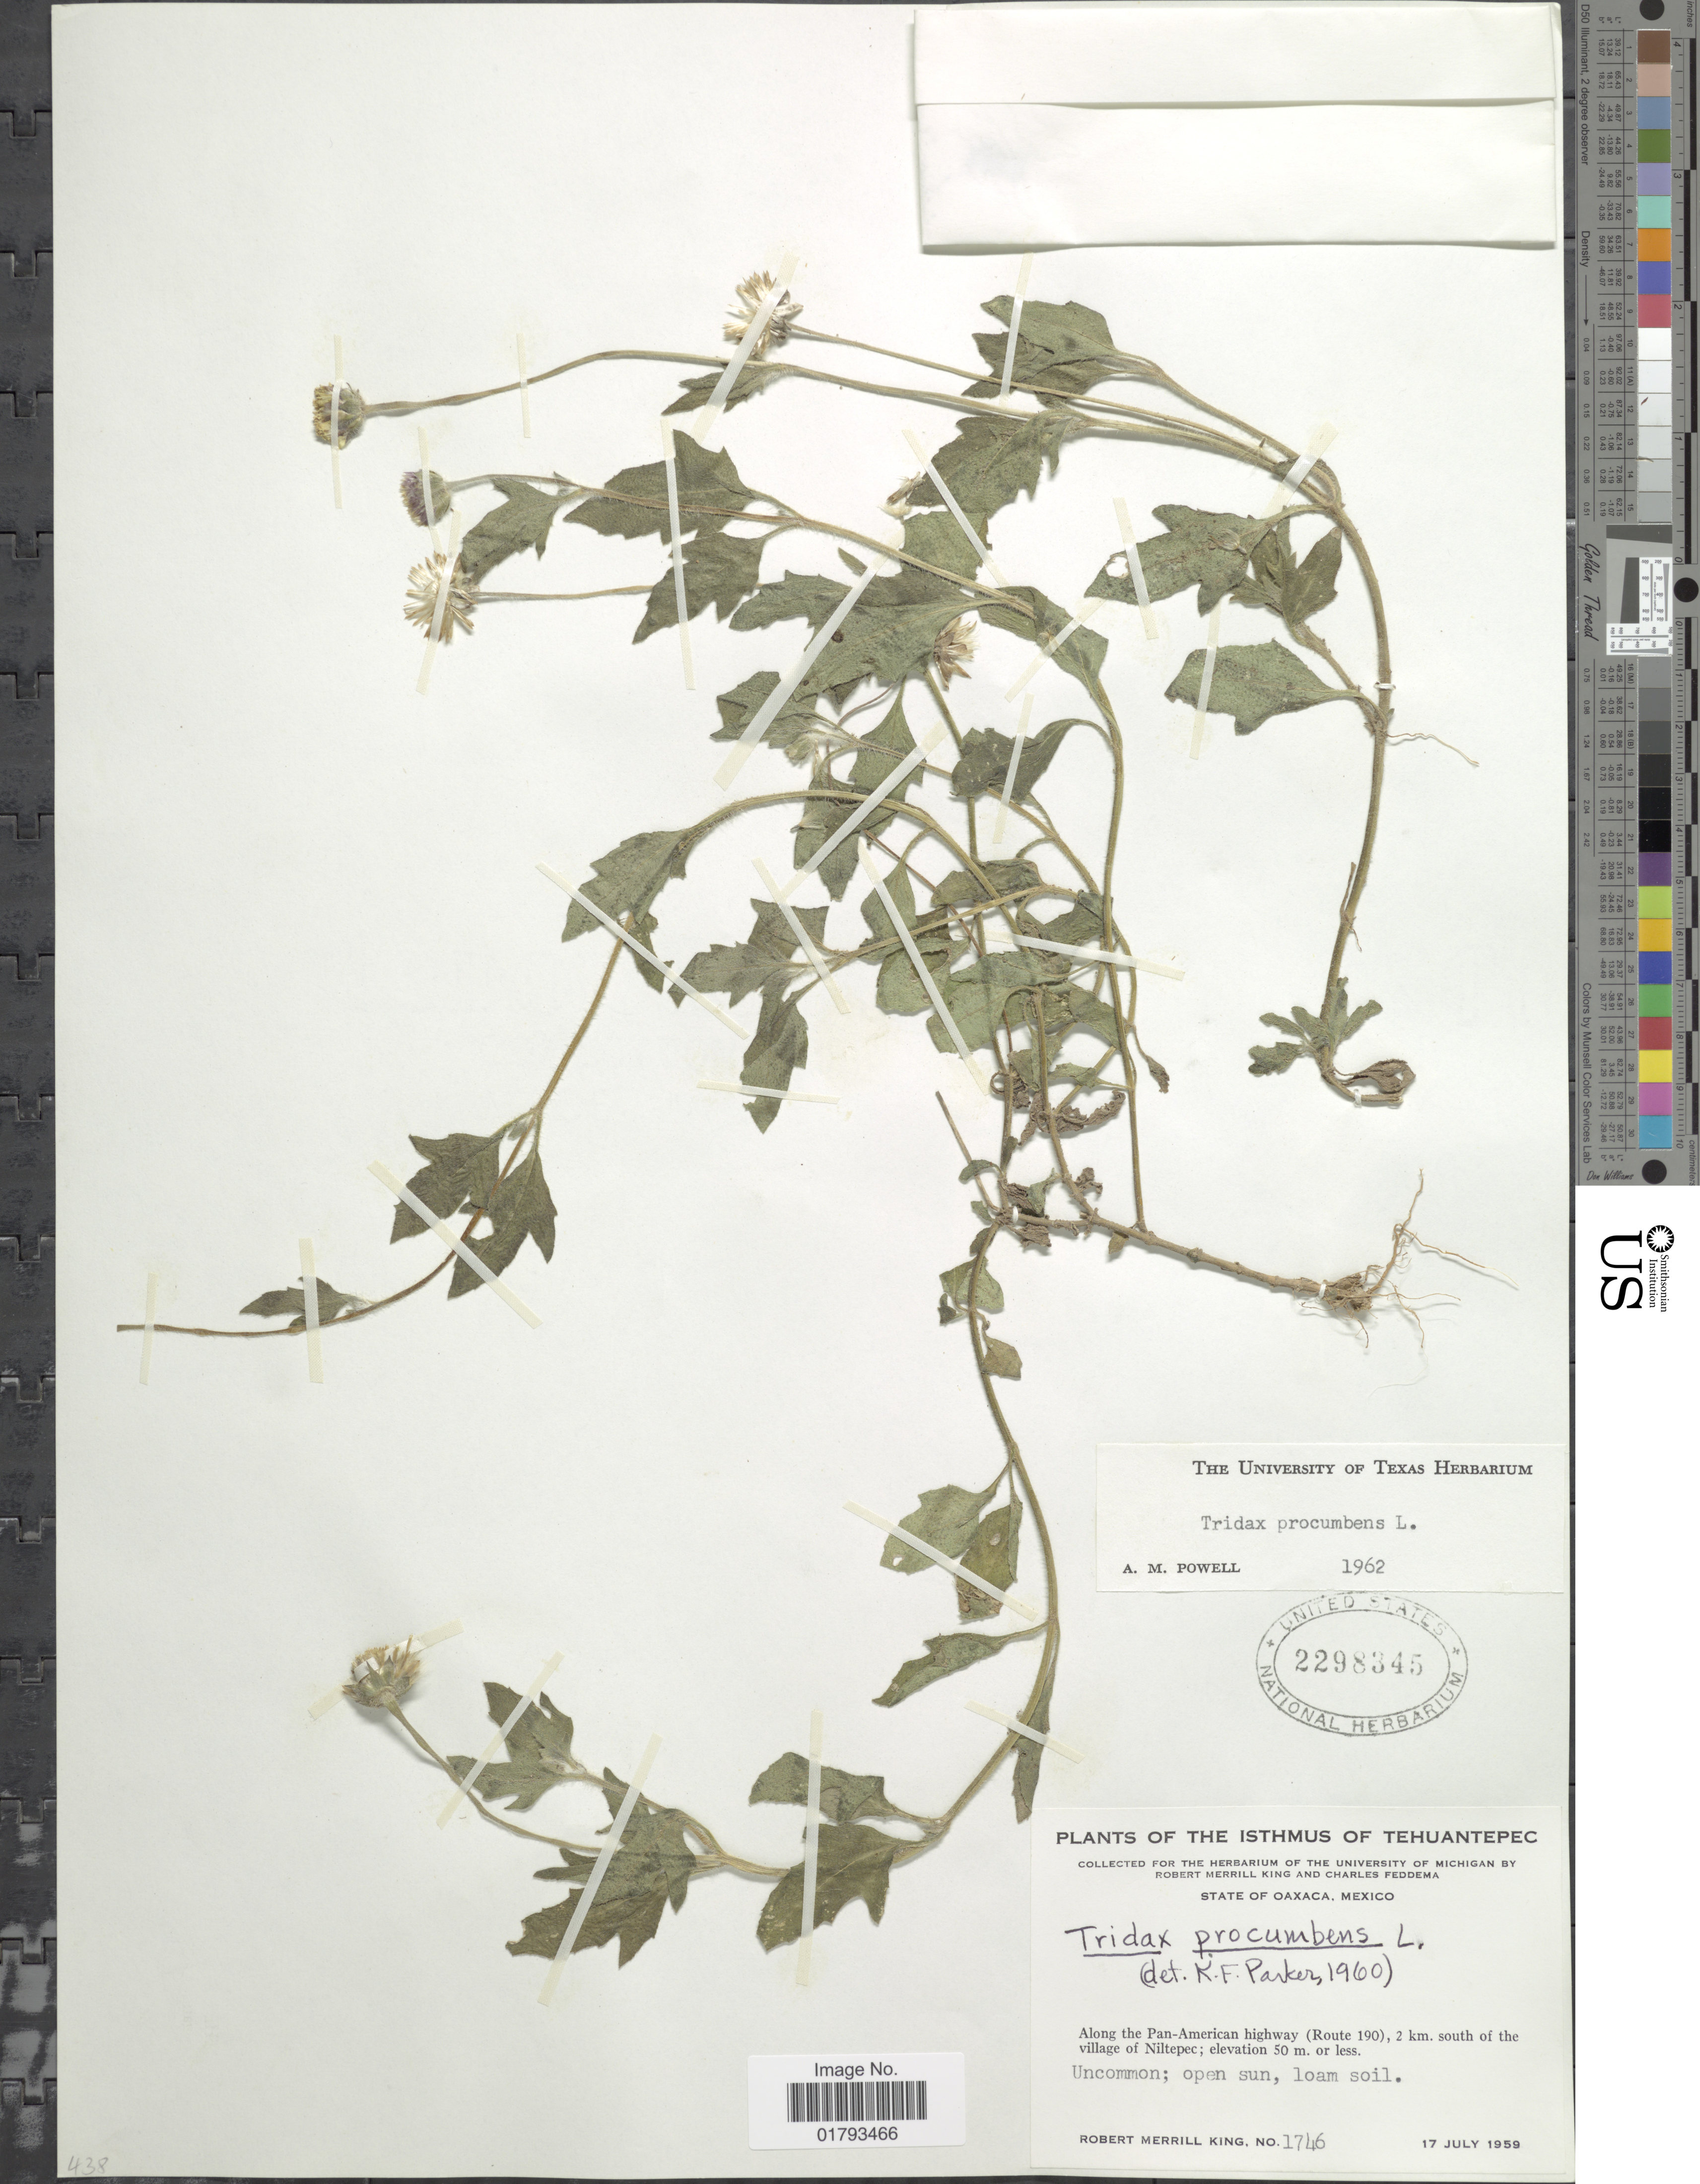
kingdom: Plantae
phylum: Tracheophyta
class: Magnoliopsida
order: Asterales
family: Asteraceae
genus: Tridax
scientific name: Tridax procumbens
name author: L.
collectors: R. M. King & C. Feddema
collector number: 1746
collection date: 1959-07-17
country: Mexico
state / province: Oaxaca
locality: State of Oaxaca. Mexico. Along the Pan-American (Route 190), 2 km. south of the village of Niltepec.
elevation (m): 50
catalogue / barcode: US 2298345